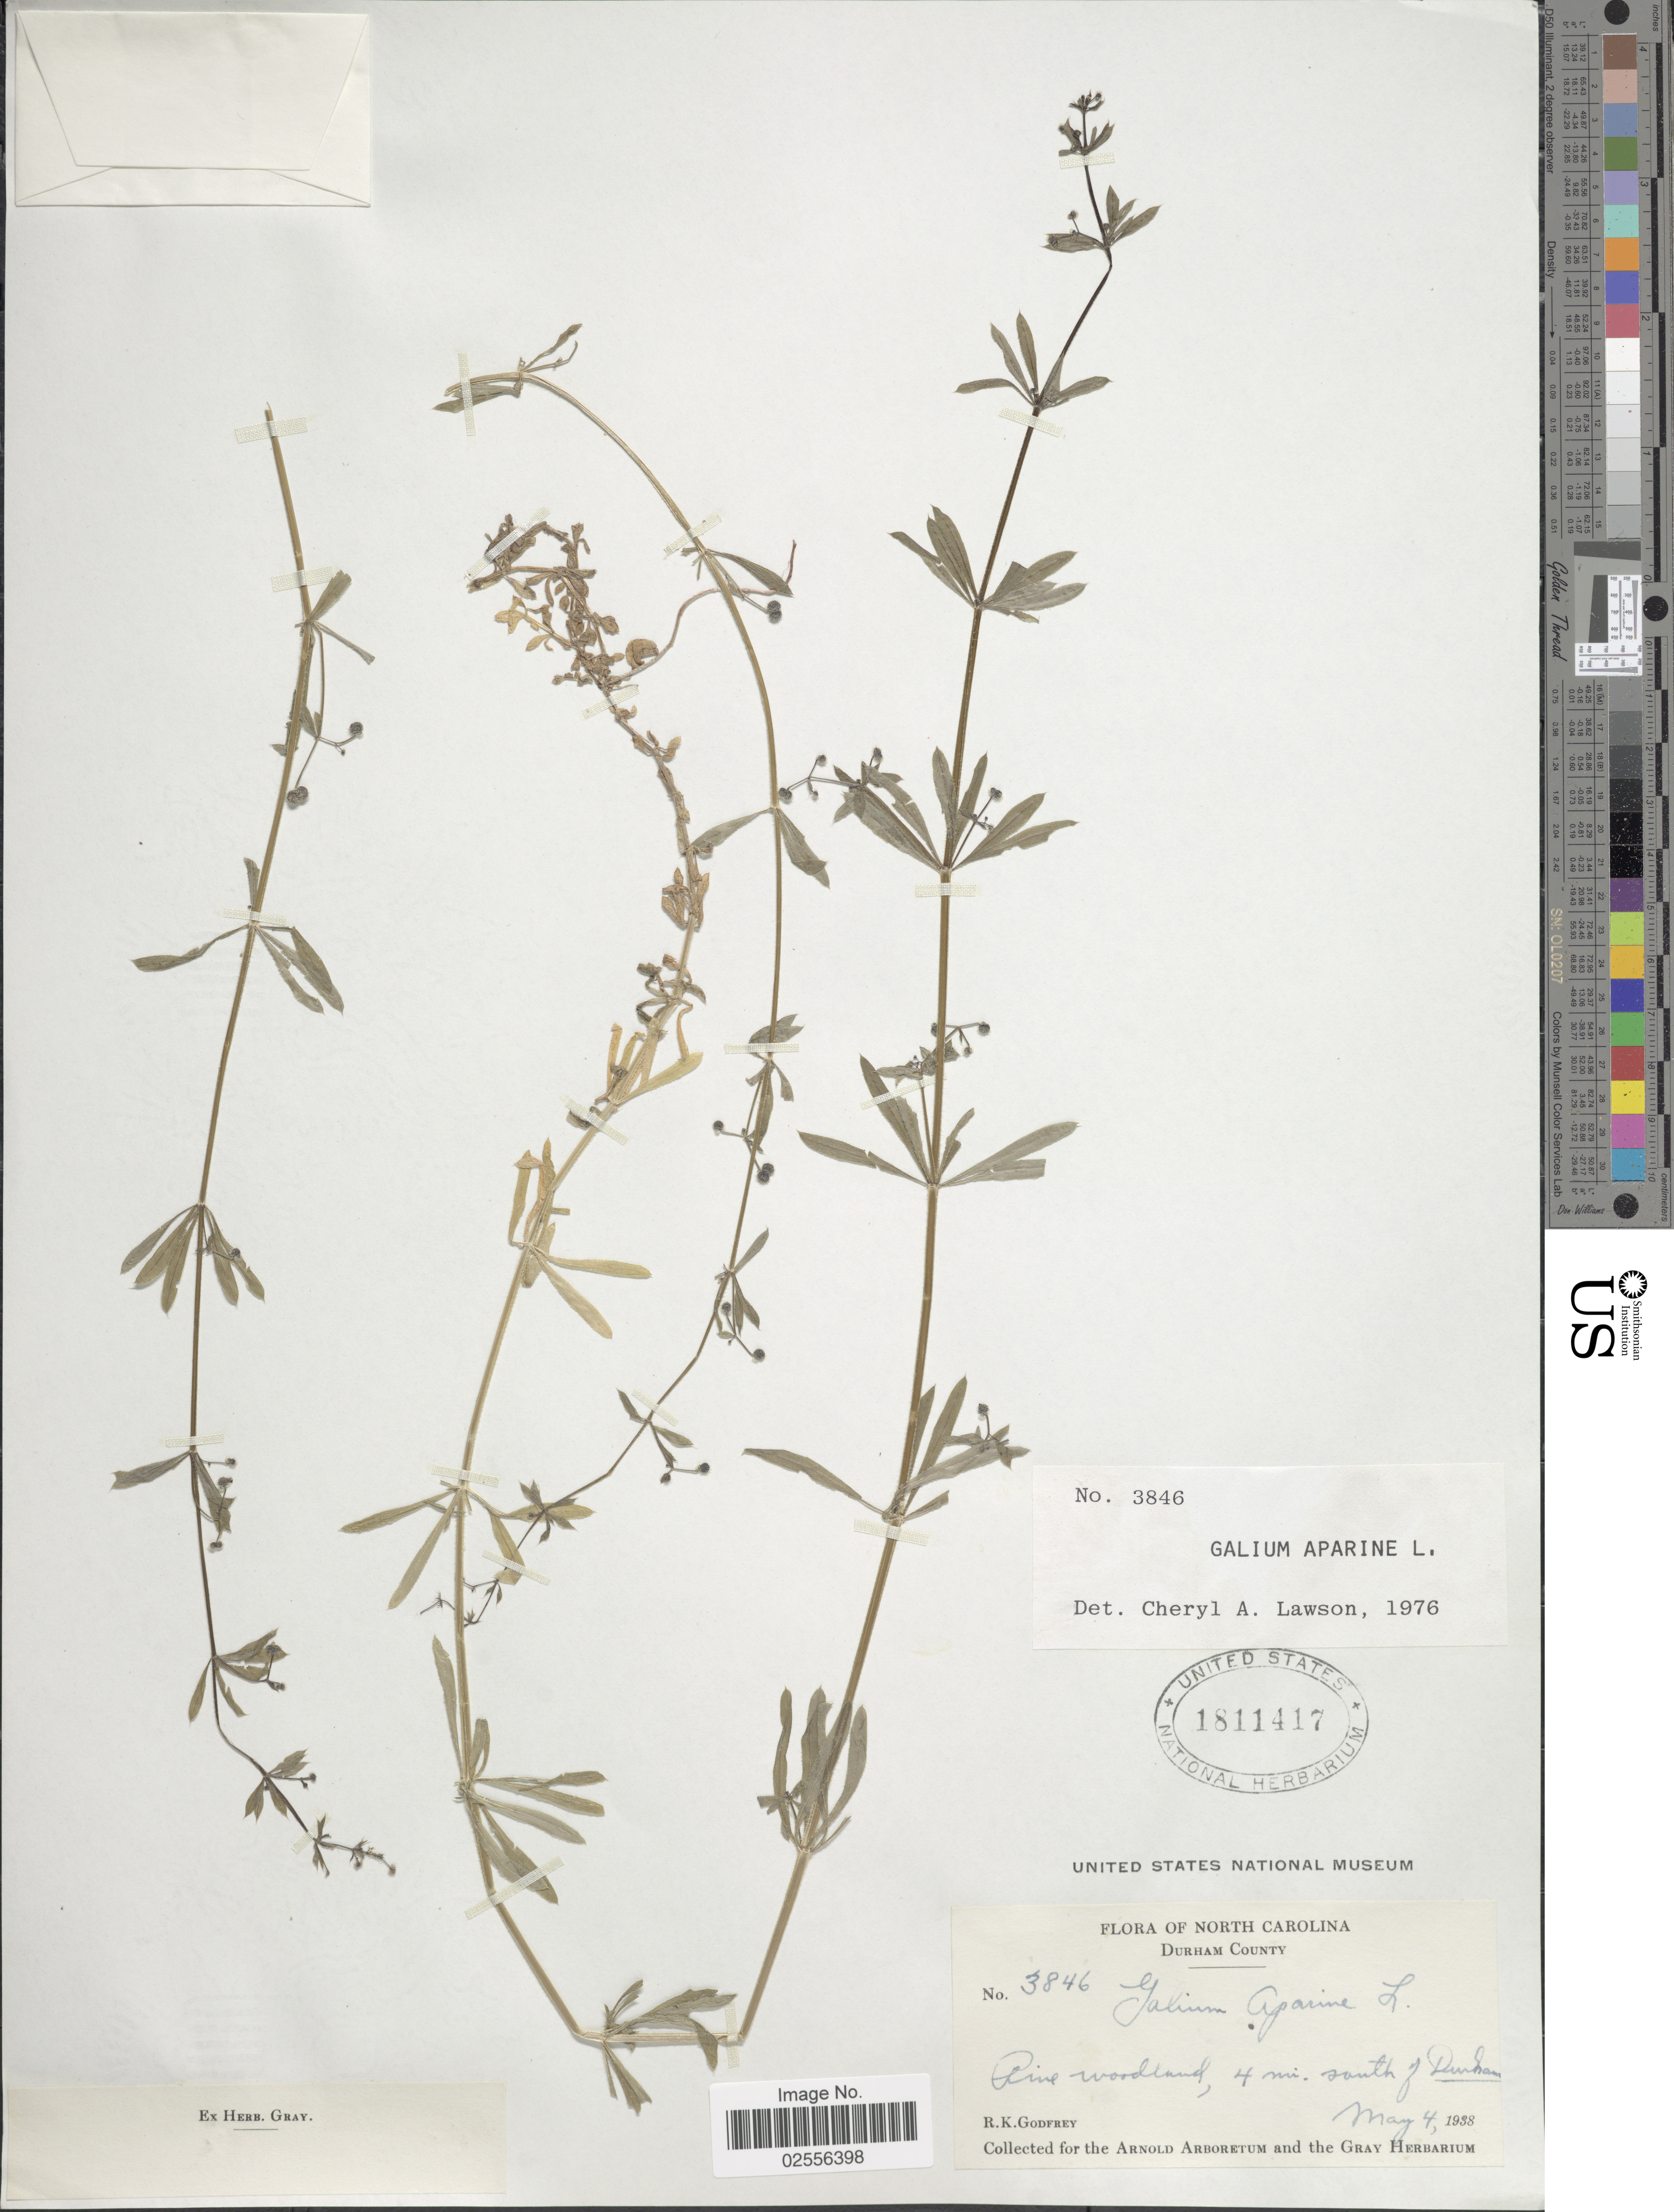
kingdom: Plantae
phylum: Tracheophyta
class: Magnoliopsida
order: Gentianales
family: Rubiaceae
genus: Galium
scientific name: Galium aparine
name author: L.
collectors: R. K. Godfrey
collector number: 3846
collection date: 1938-05-04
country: United States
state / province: North Carolina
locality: Durham County. 4 mi. south of Durham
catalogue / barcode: US 1811417